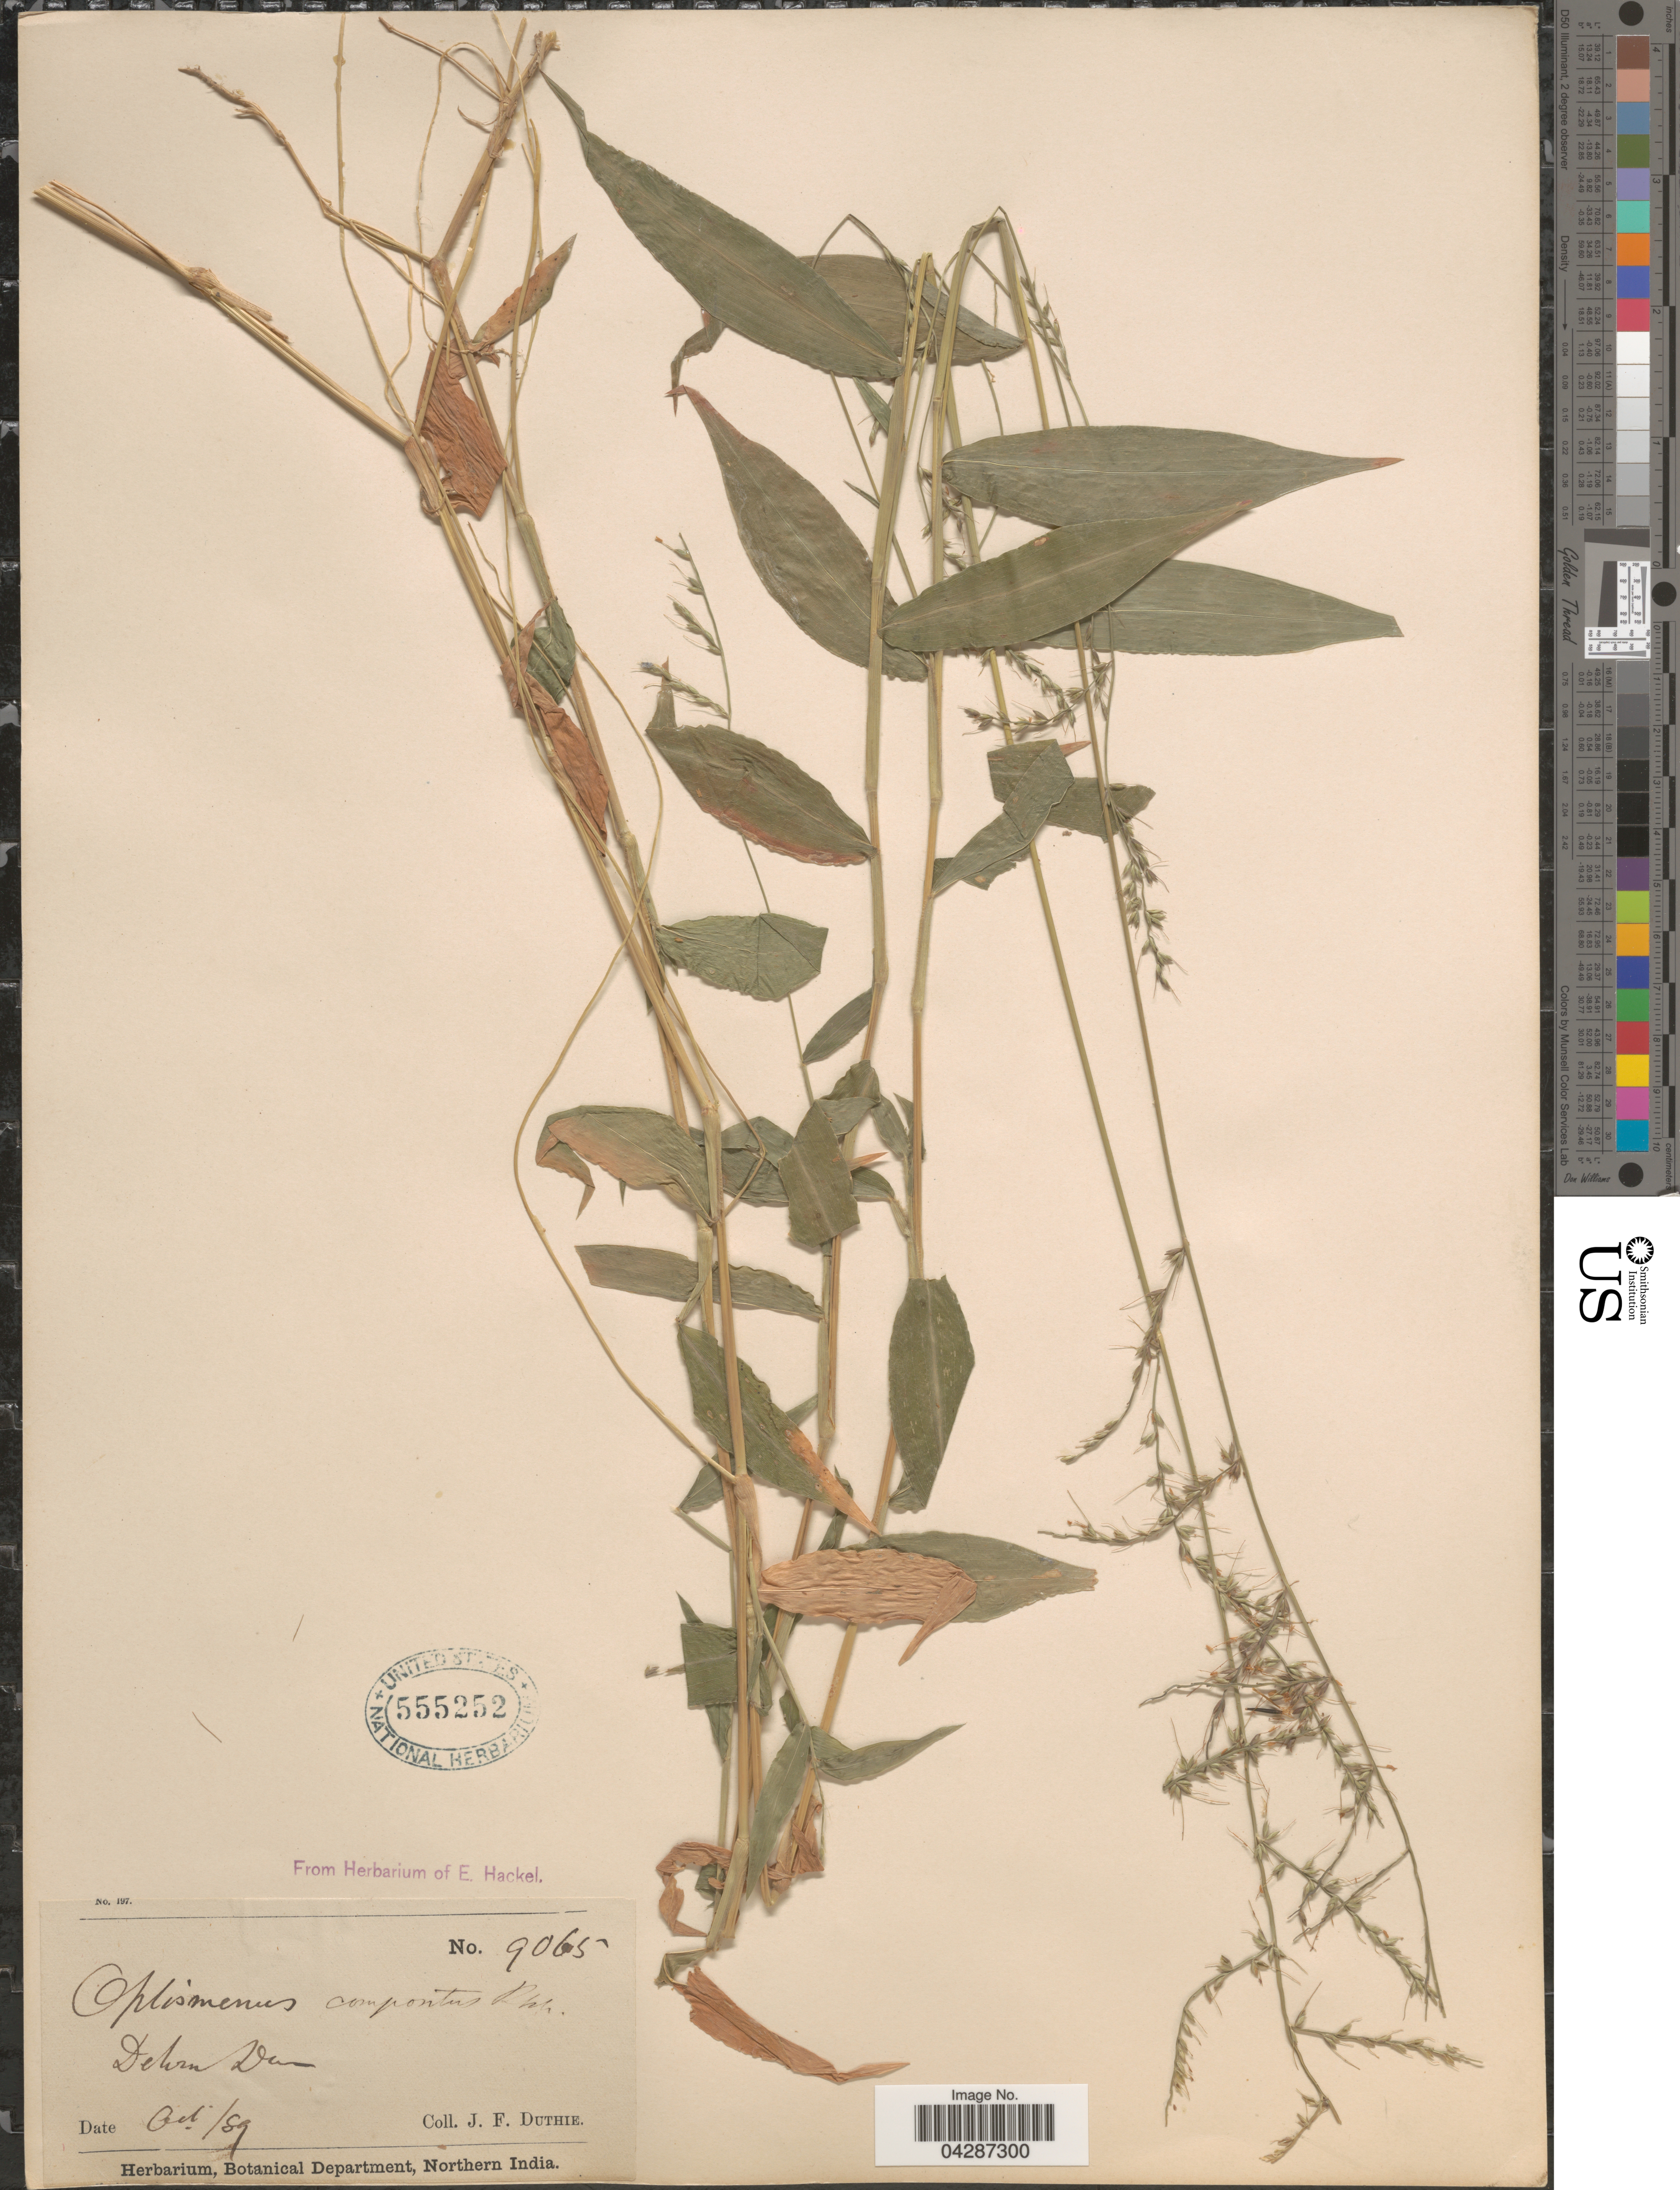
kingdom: Plantae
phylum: Tracheophyta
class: Liliopsida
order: Poales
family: Poaceae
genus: Oplismenus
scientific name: Oplismenus compositus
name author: (L.) P. Beauv.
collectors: J. F. Duthie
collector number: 9065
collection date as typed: Transcribed d/m/y: /10/89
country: India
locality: Dehra Dun. Northern India.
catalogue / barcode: US 555252